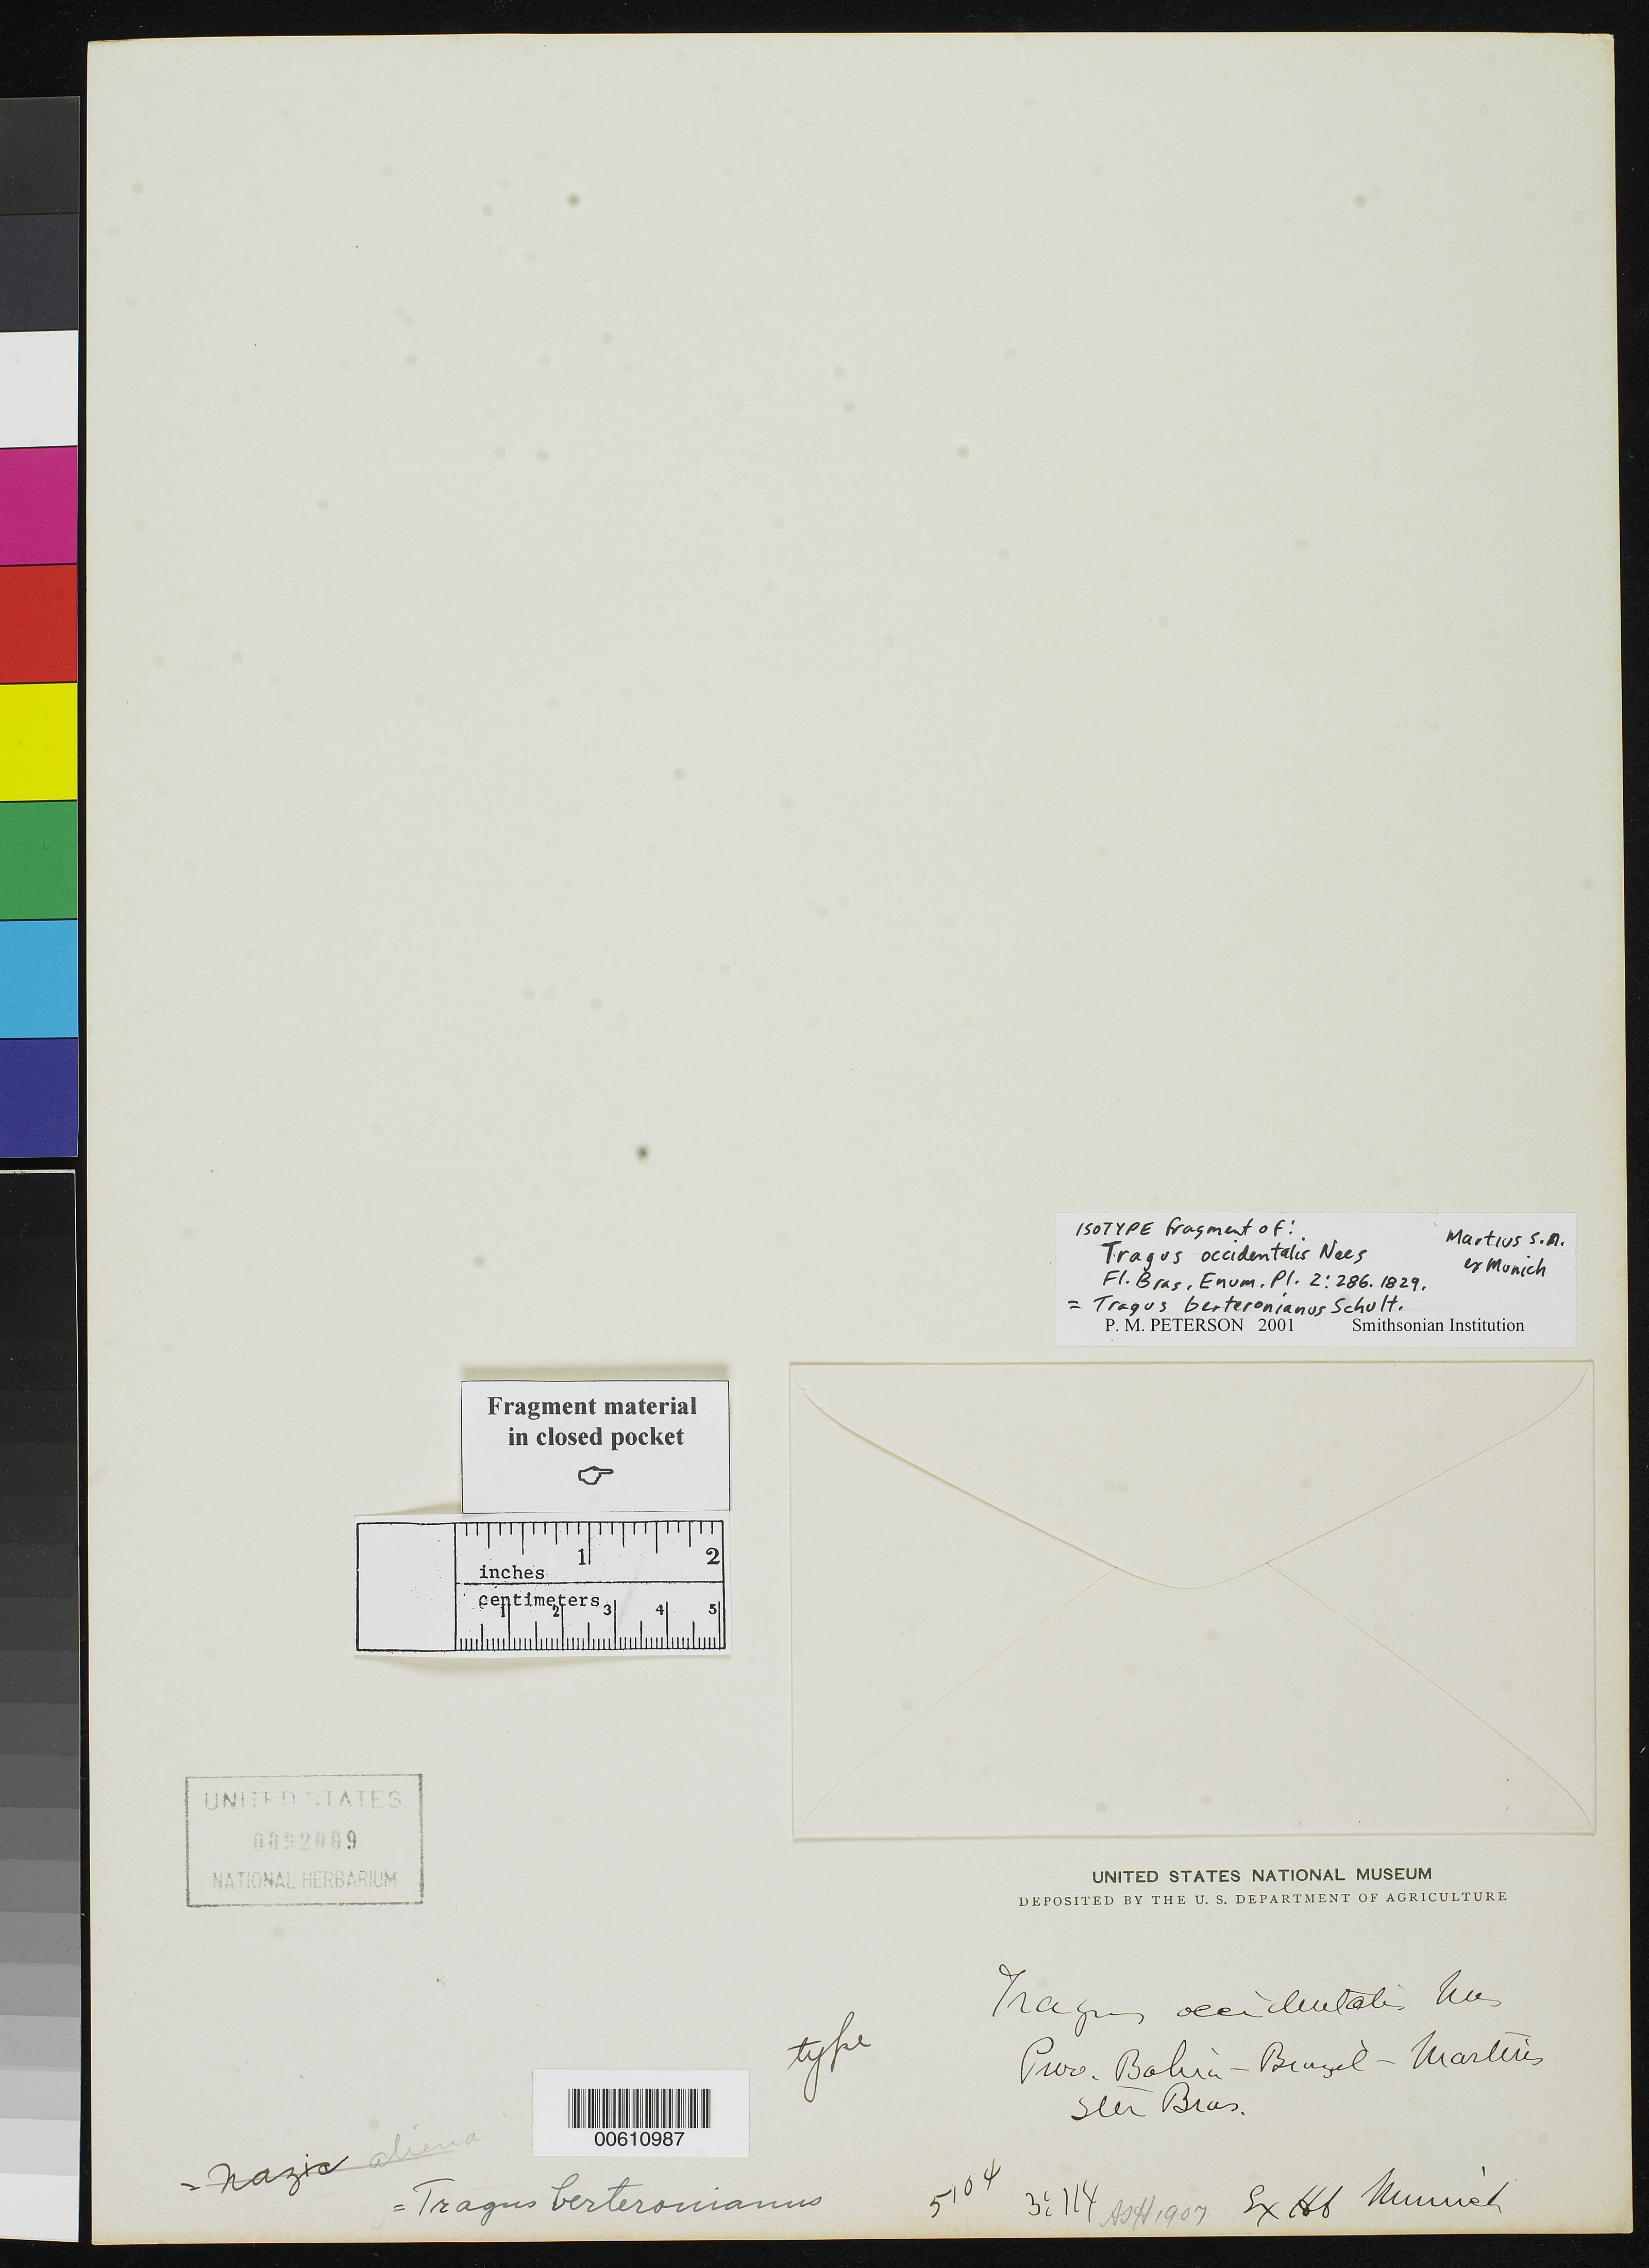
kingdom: Plantae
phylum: Tracheophyta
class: Liliopsida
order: Poales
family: Poaceae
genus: Tragus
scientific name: Tragus occidentalis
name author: Nees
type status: Type Fragment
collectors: C. F. Martius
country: Brazil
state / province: Bahia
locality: North of Esplanda city on road to Jaquera.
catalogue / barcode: US 92009